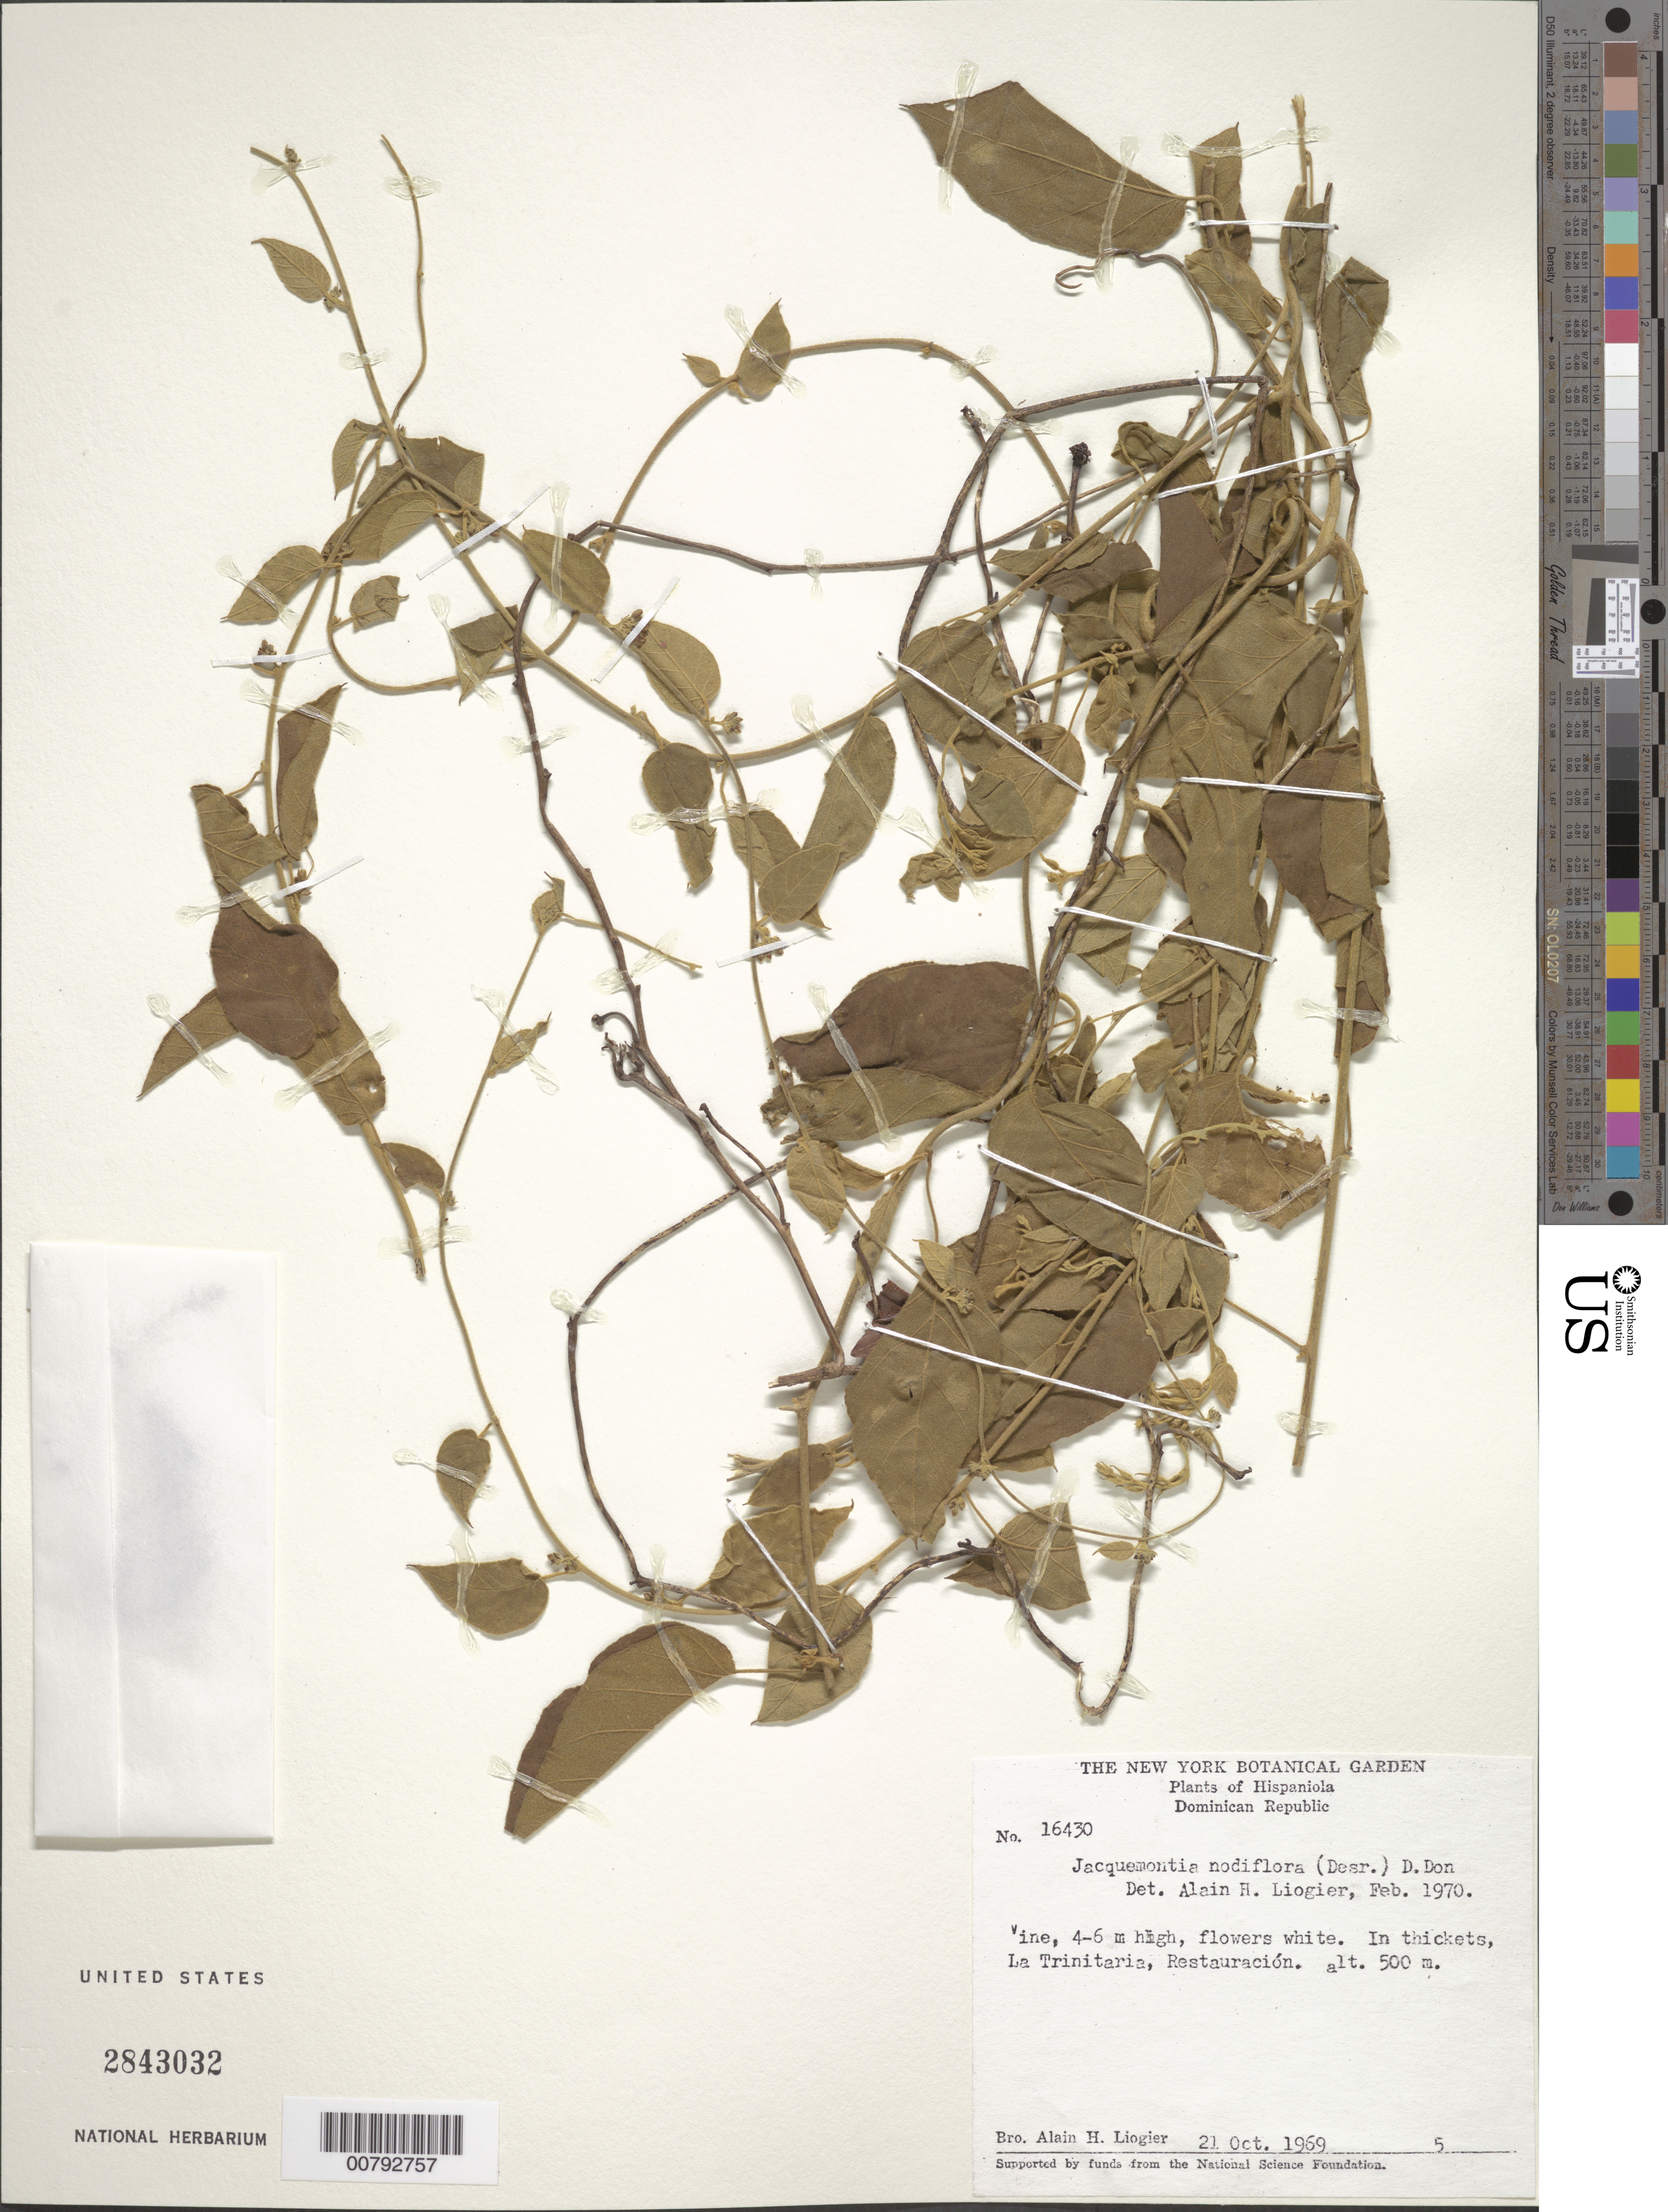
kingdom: Plantae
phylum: Tracheophyta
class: Magnoliopsida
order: Solanales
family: Convolvulaceae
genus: Convolvulus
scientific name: Convolvulus nodiflorus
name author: Desr.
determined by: Liogier, Alain H.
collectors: A. H. Liogier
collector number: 16430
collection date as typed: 21 Oct 1969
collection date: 1969-10-21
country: Dominican Republic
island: Hispaniola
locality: Restauración, La Trinitaria.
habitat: In thickets.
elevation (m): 500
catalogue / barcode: US 2843032